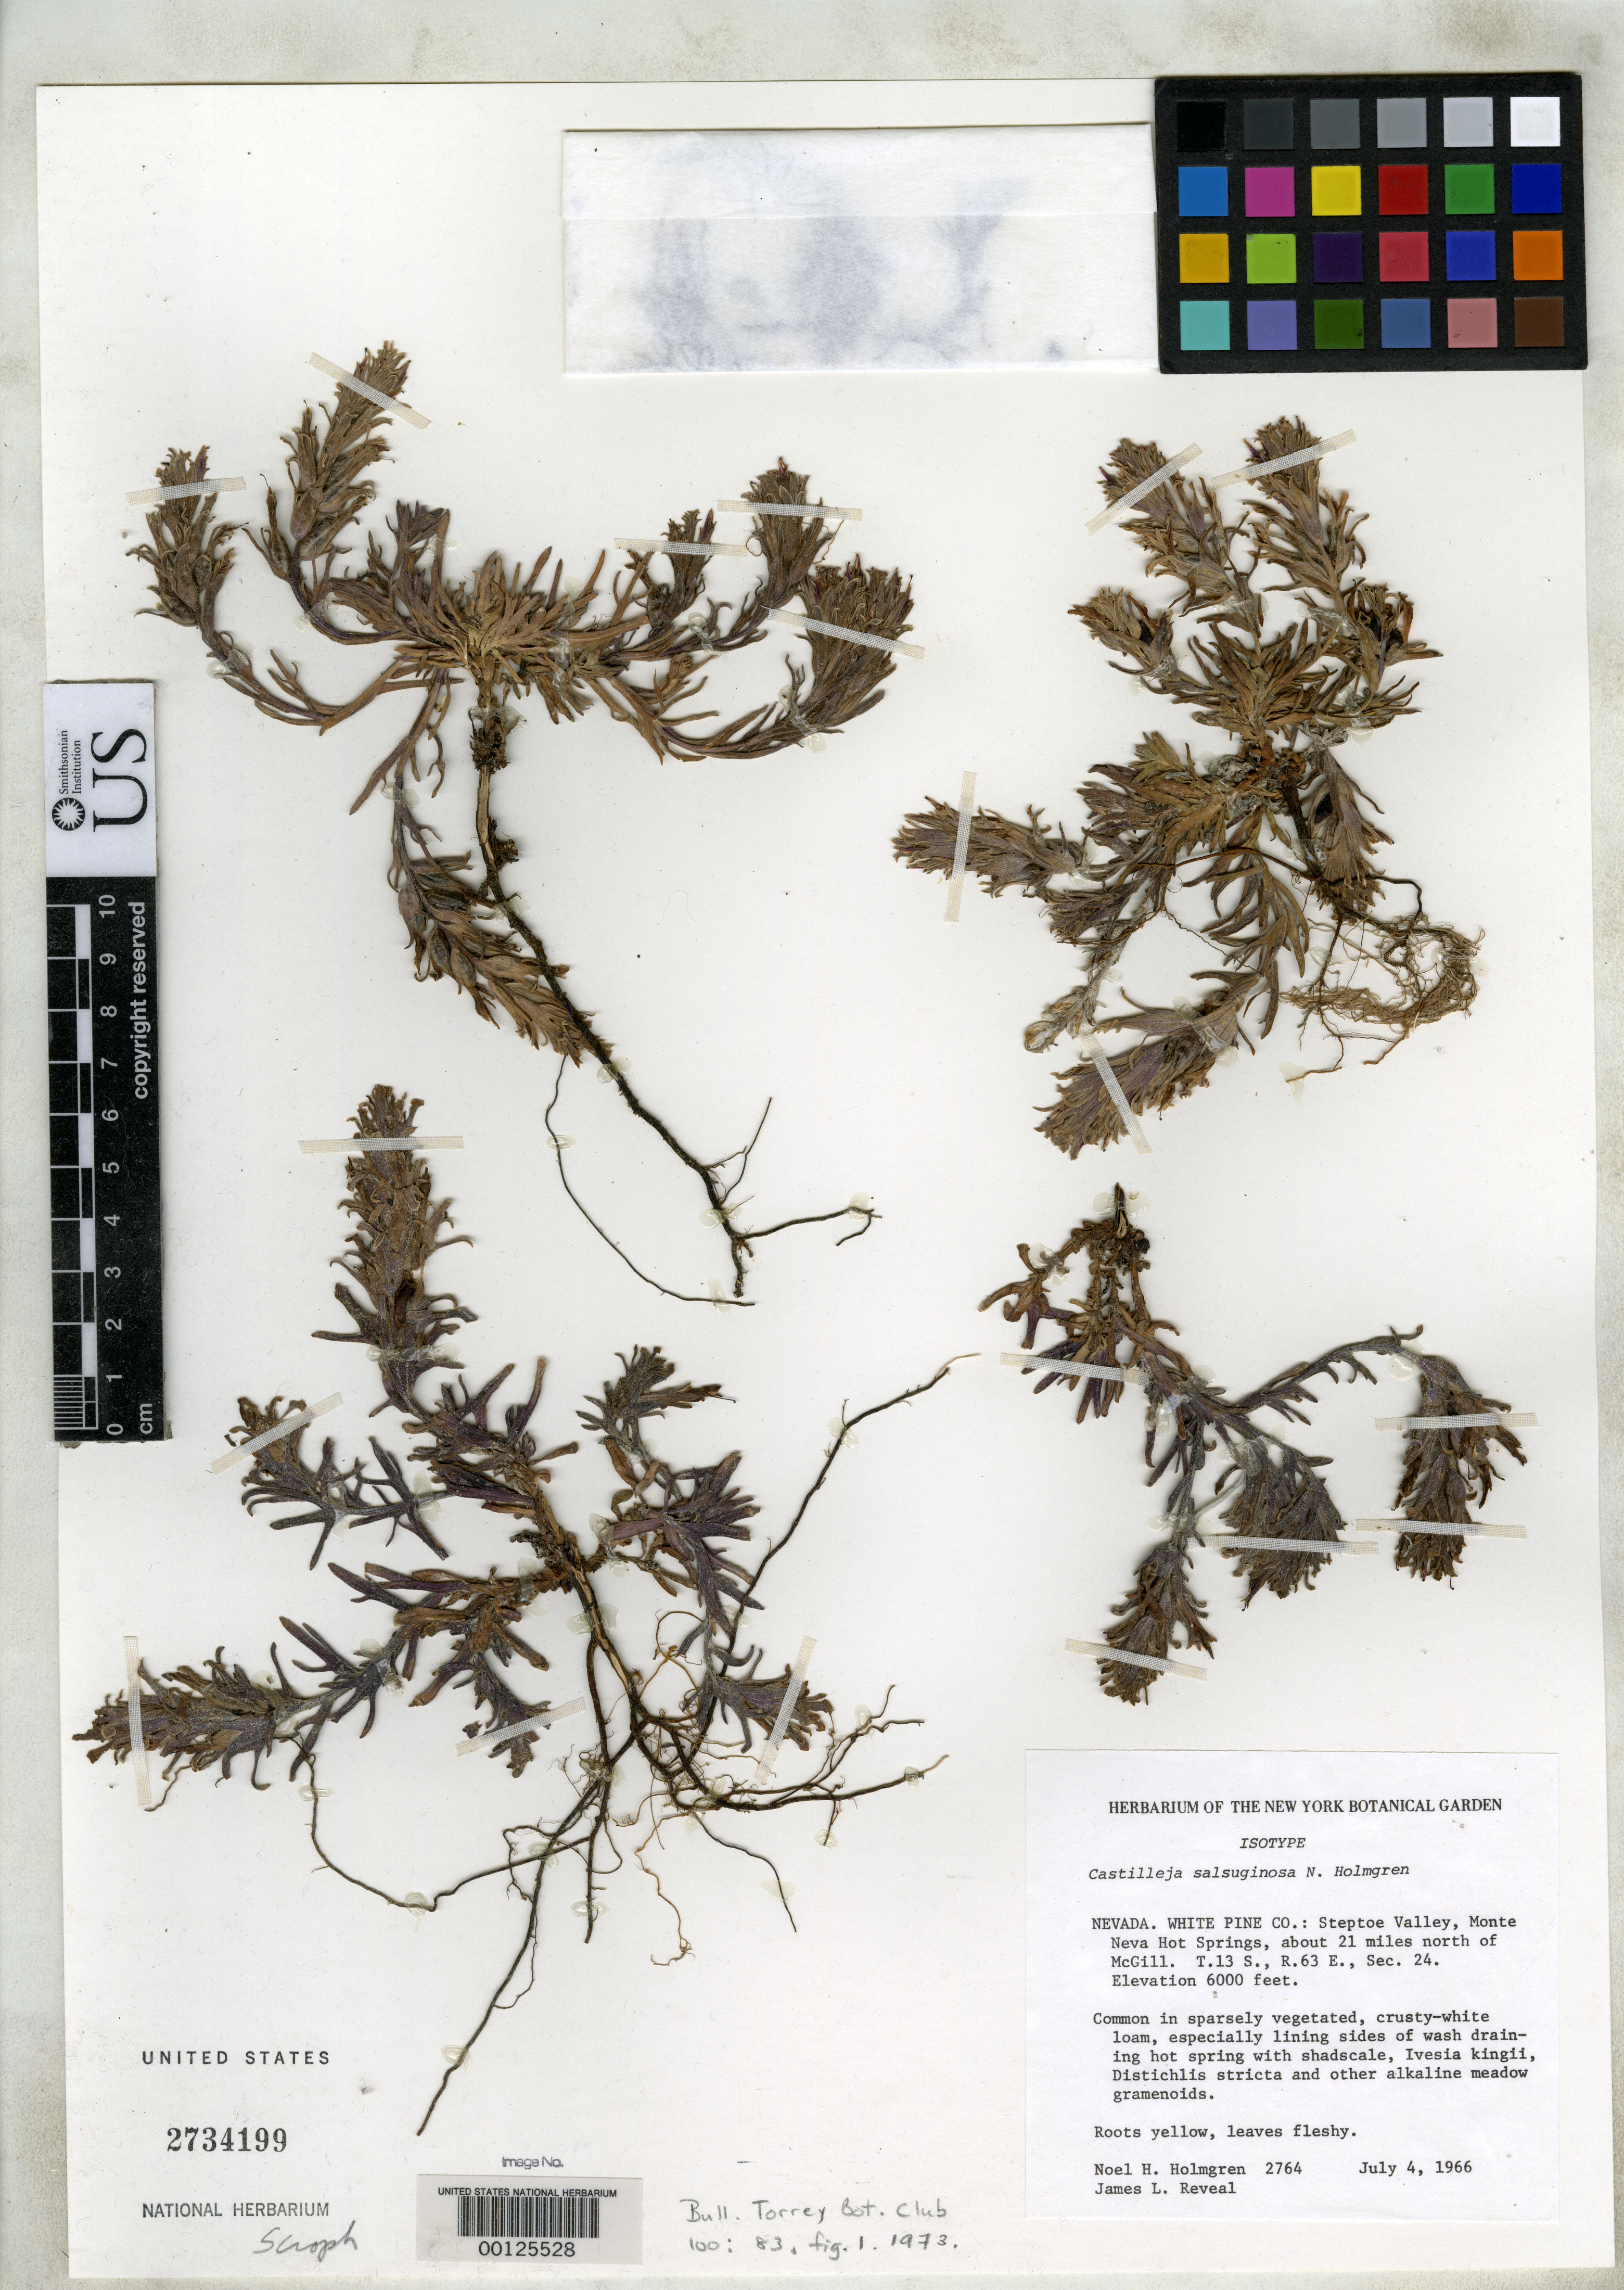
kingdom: Plantae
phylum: Tracheophyta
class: Magnoliopsida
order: Lamiales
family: Orobanchaceae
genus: Castilleja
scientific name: Castilleja salsuginosa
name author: N.H. Holmgren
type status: Isotype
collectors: N. H. Holmgren & J. L. Reveal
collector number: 2764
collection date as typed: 04 Jul 1966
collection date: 1966-07-04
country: United States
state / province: Nevada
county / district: White Pine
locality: Steptoe Monte Neva Hot Springs, 21 mi. north of McGill; alt. 6000 Ft.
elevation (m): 1829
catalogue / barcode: US 2734199